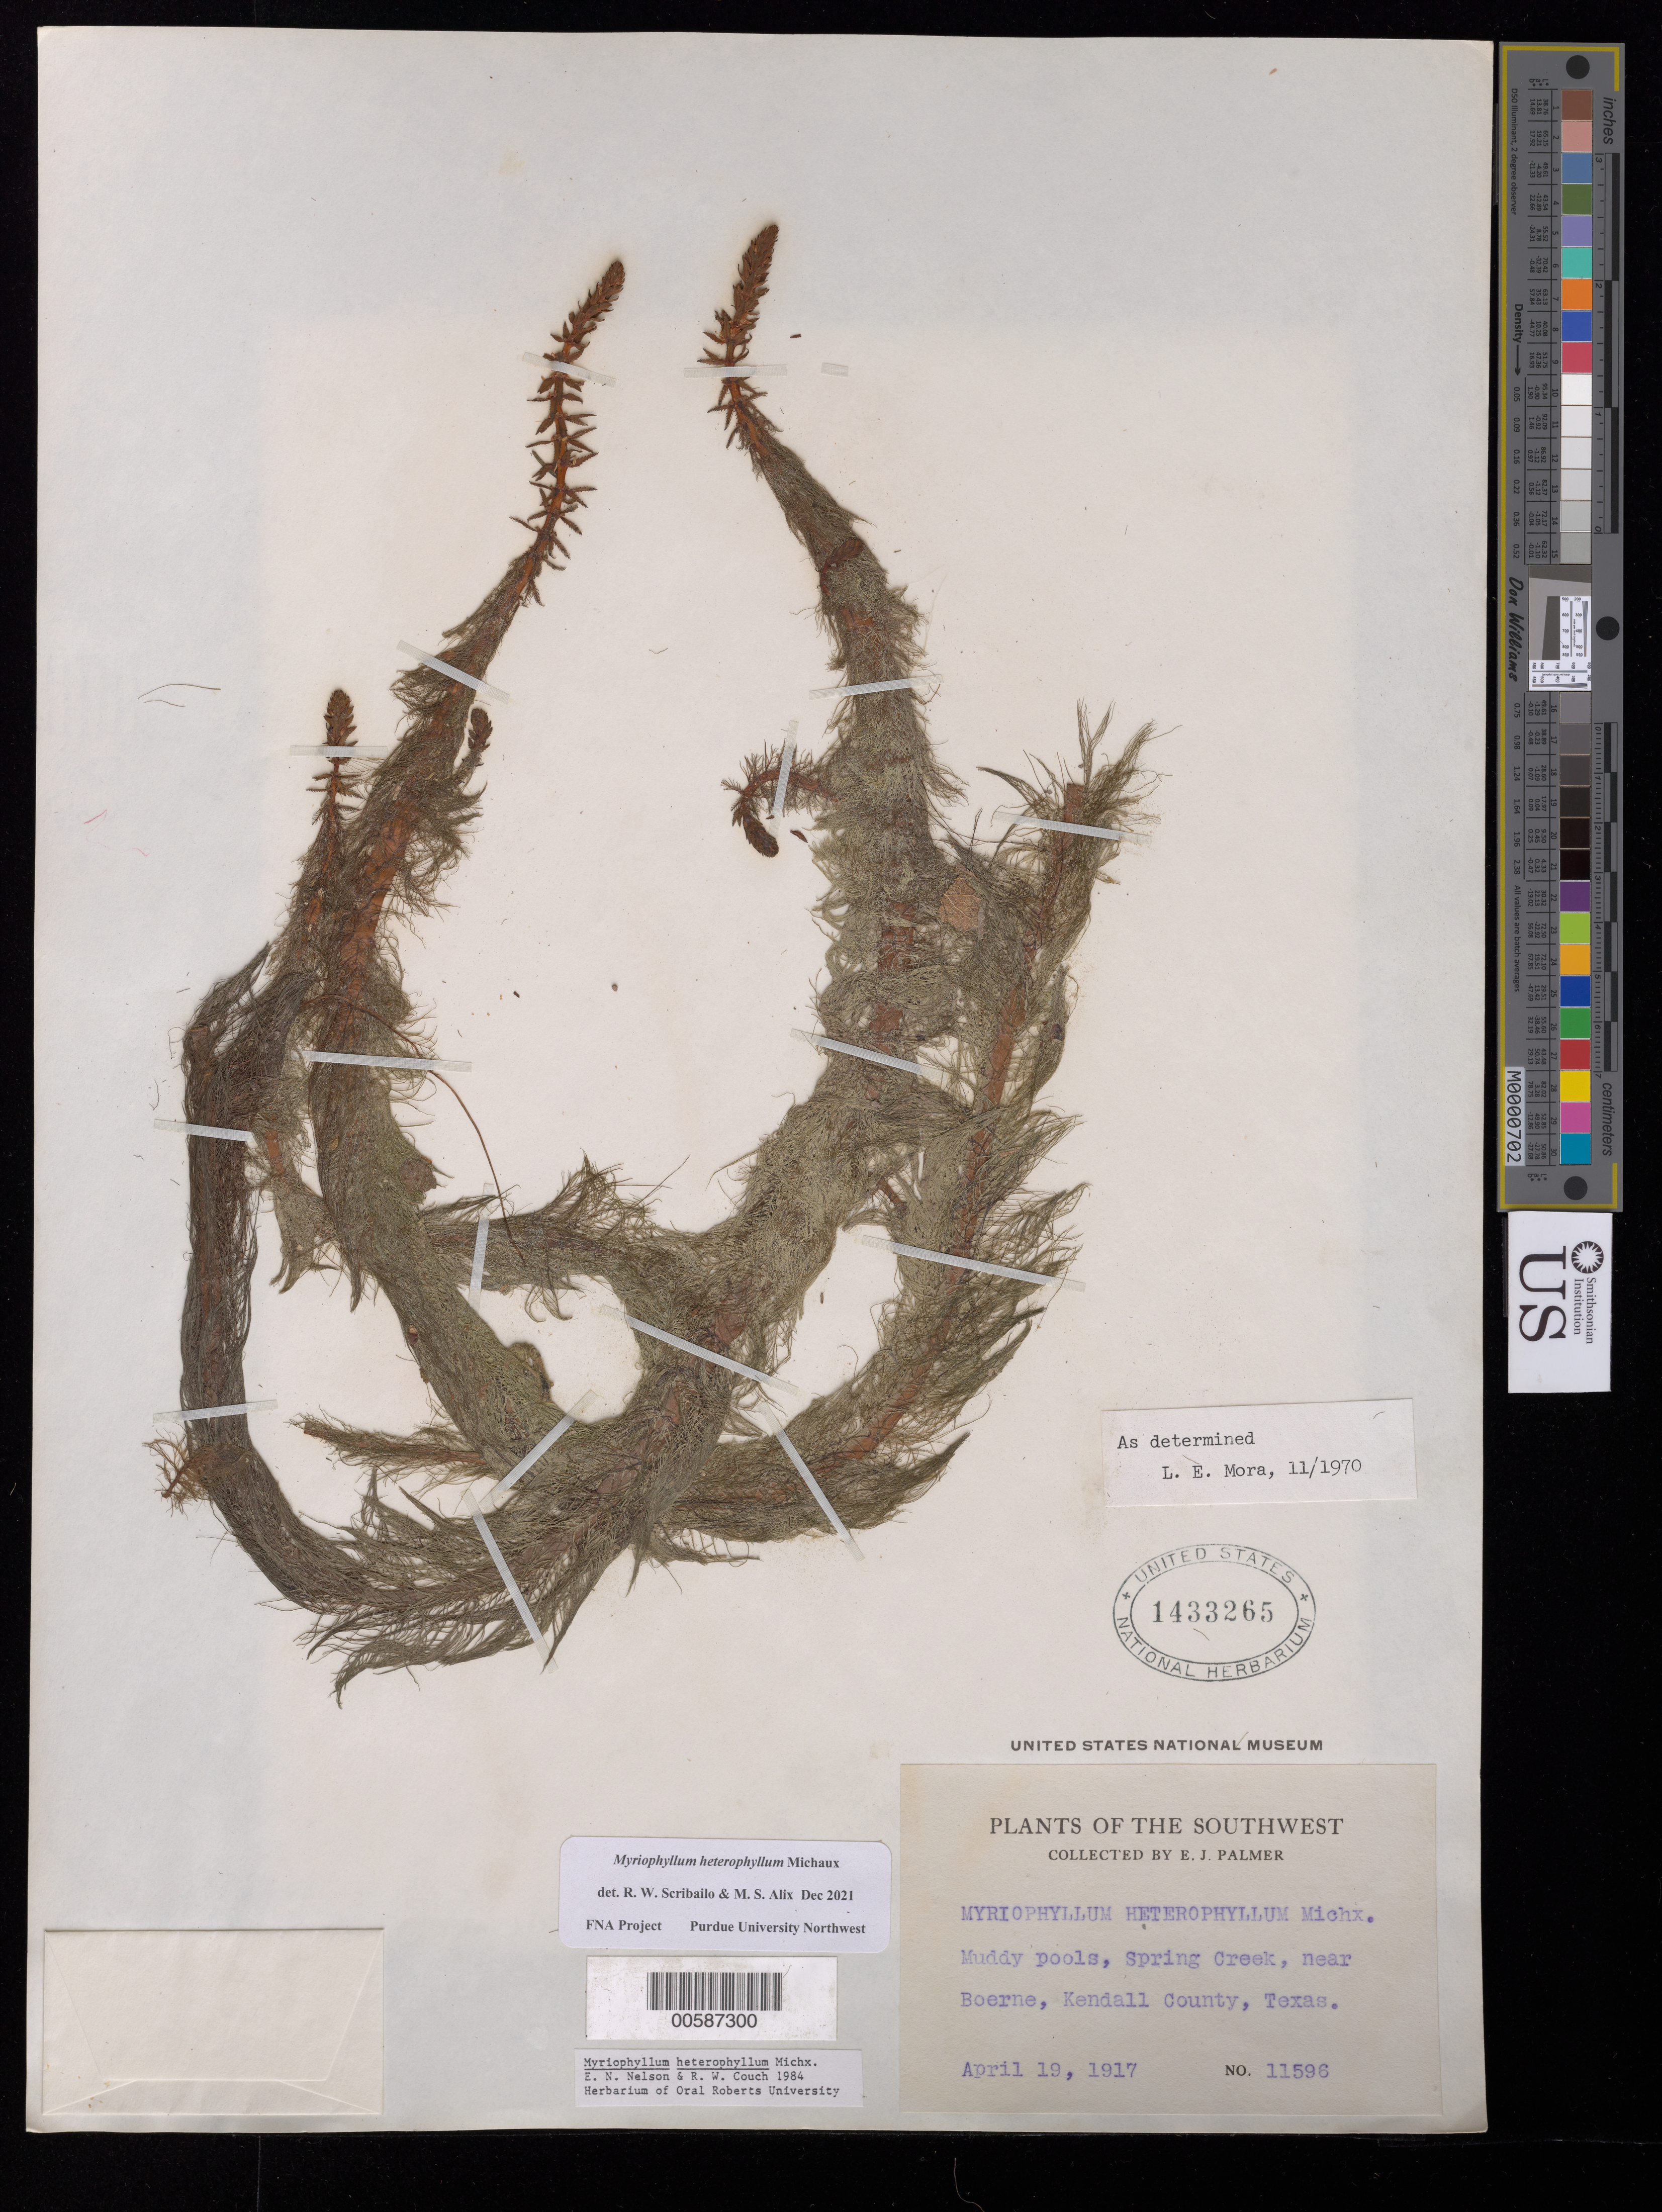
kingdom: Plantae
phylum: Tracheophyta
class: Magnoliopsida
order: Saxifragales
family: Haloragaceae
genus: Myriophyllum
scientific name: Myriophyllum heterophyllum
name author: Michx.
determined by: Scribailo, R. W.; Alix, M. S.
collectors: E. J. Palmer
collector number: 11596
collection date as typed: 19 Apr 1917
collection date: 1917-04-19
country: United States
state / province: Texas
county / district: Kendall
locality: Spring Creek, near Boerne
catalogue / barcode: US 1433265